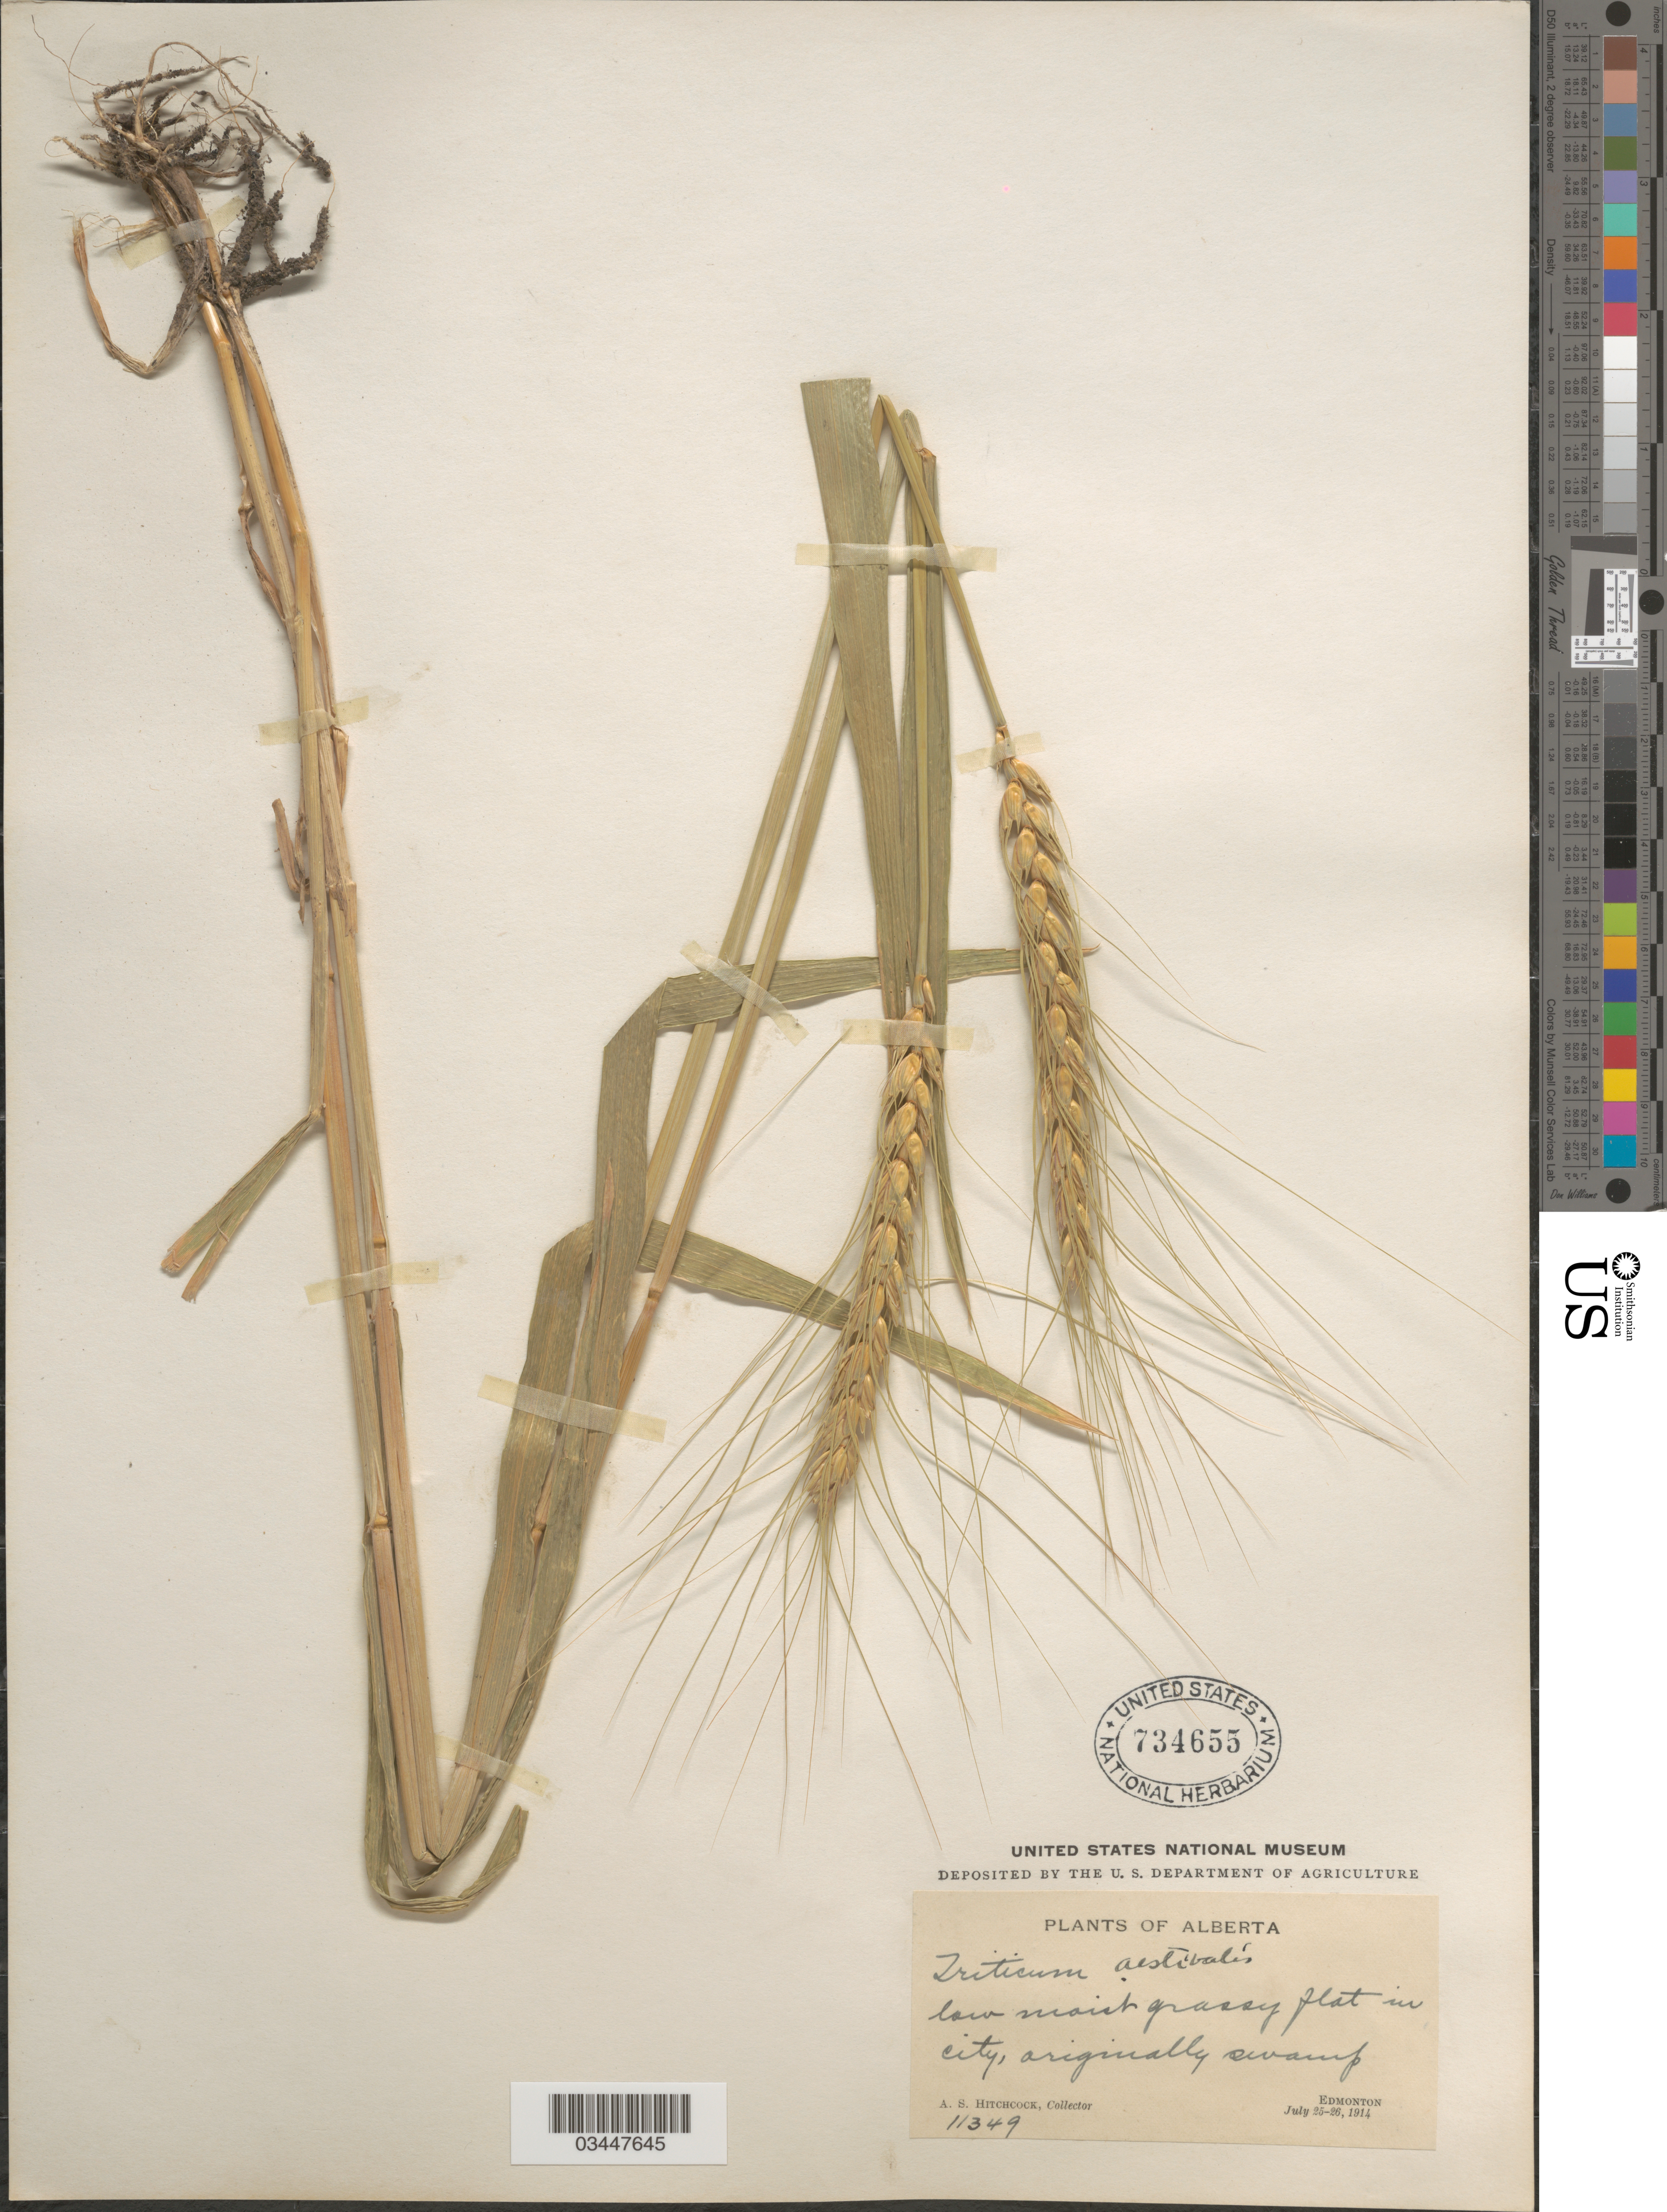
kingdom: Plantae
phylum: Tracheophyta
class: Liliopsida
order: Poales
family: Poaceae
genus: Triticum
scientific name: Triticum aestivum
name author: L.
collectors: A. S. Hitchcock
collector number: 11349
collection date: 1914-07-25/1914-07-26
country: Canada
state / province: Alberta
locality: Edmonton.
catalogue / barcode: US 734655